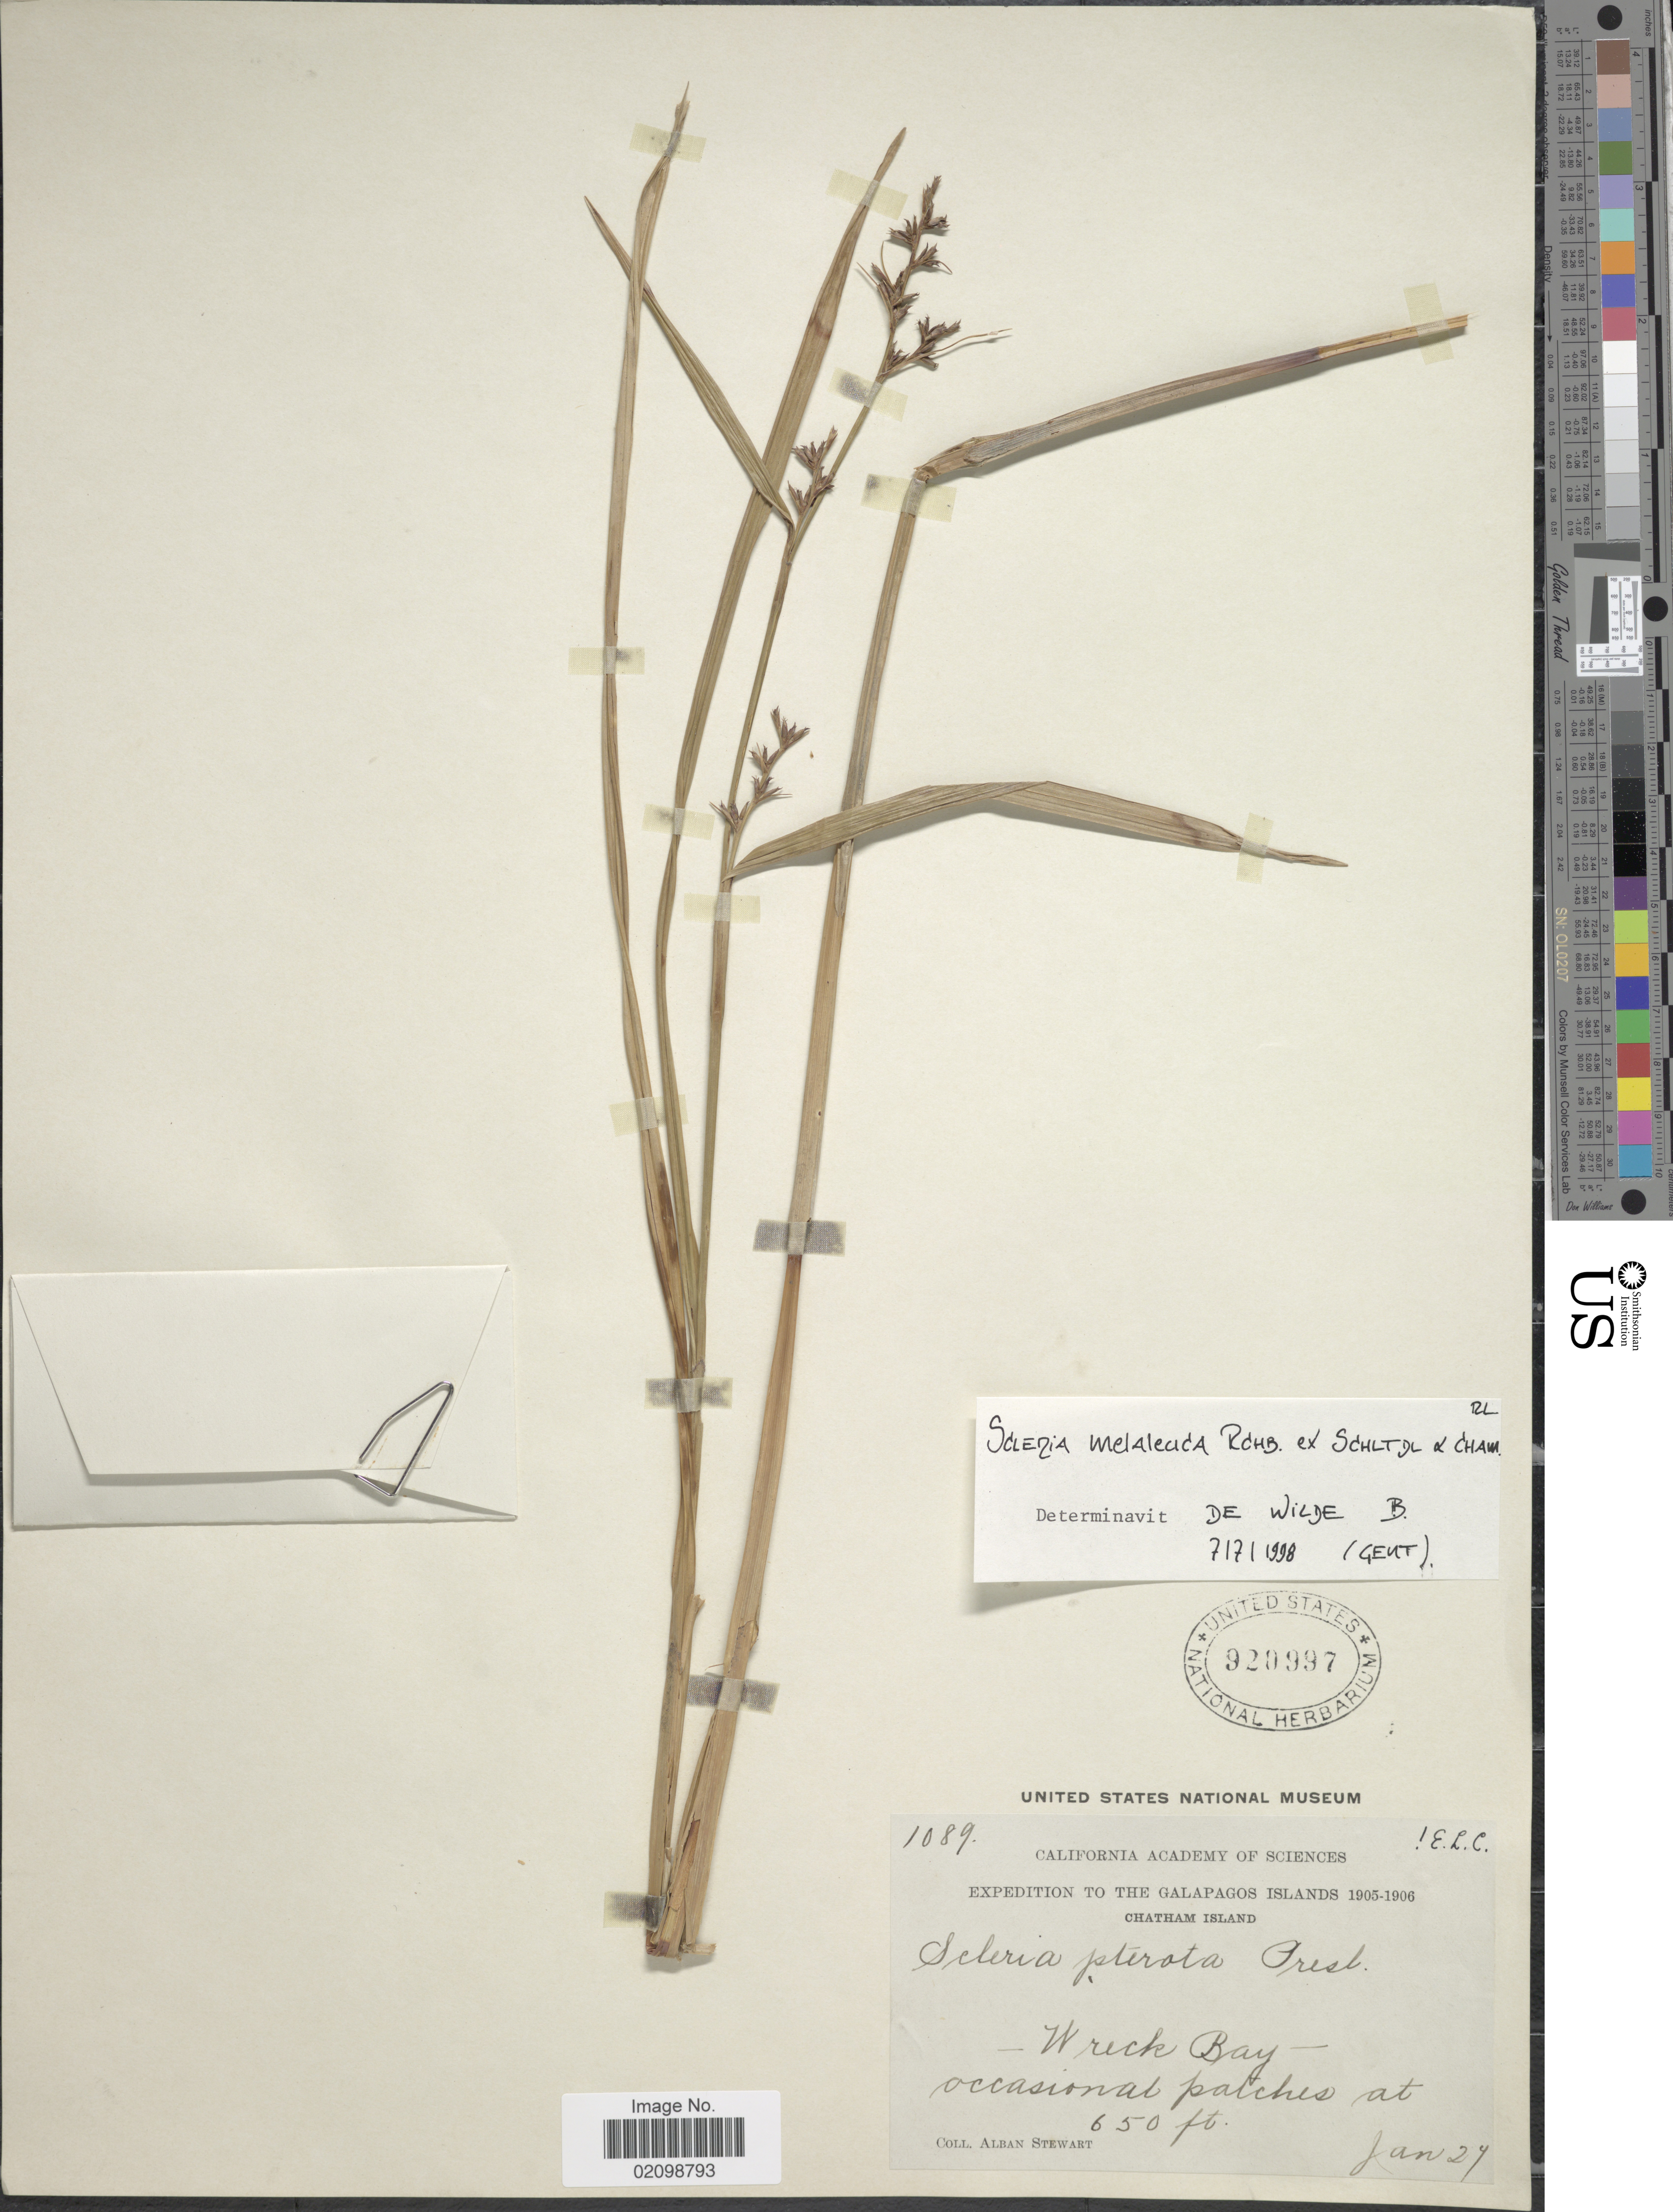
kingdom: Plantae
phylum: Tracheophyta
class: Liliopsida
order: Poales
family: Cyperaceae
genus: Scleria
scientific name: Scleria gaertneri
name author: Raddi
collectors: A. Stewart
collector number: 1089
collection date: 1905-01-27/1906-01-27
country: Ecuador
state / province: Colón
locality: Galapagos Islands, Chatham Island. Wreck Bay,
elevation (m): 198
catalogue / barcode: US 920997